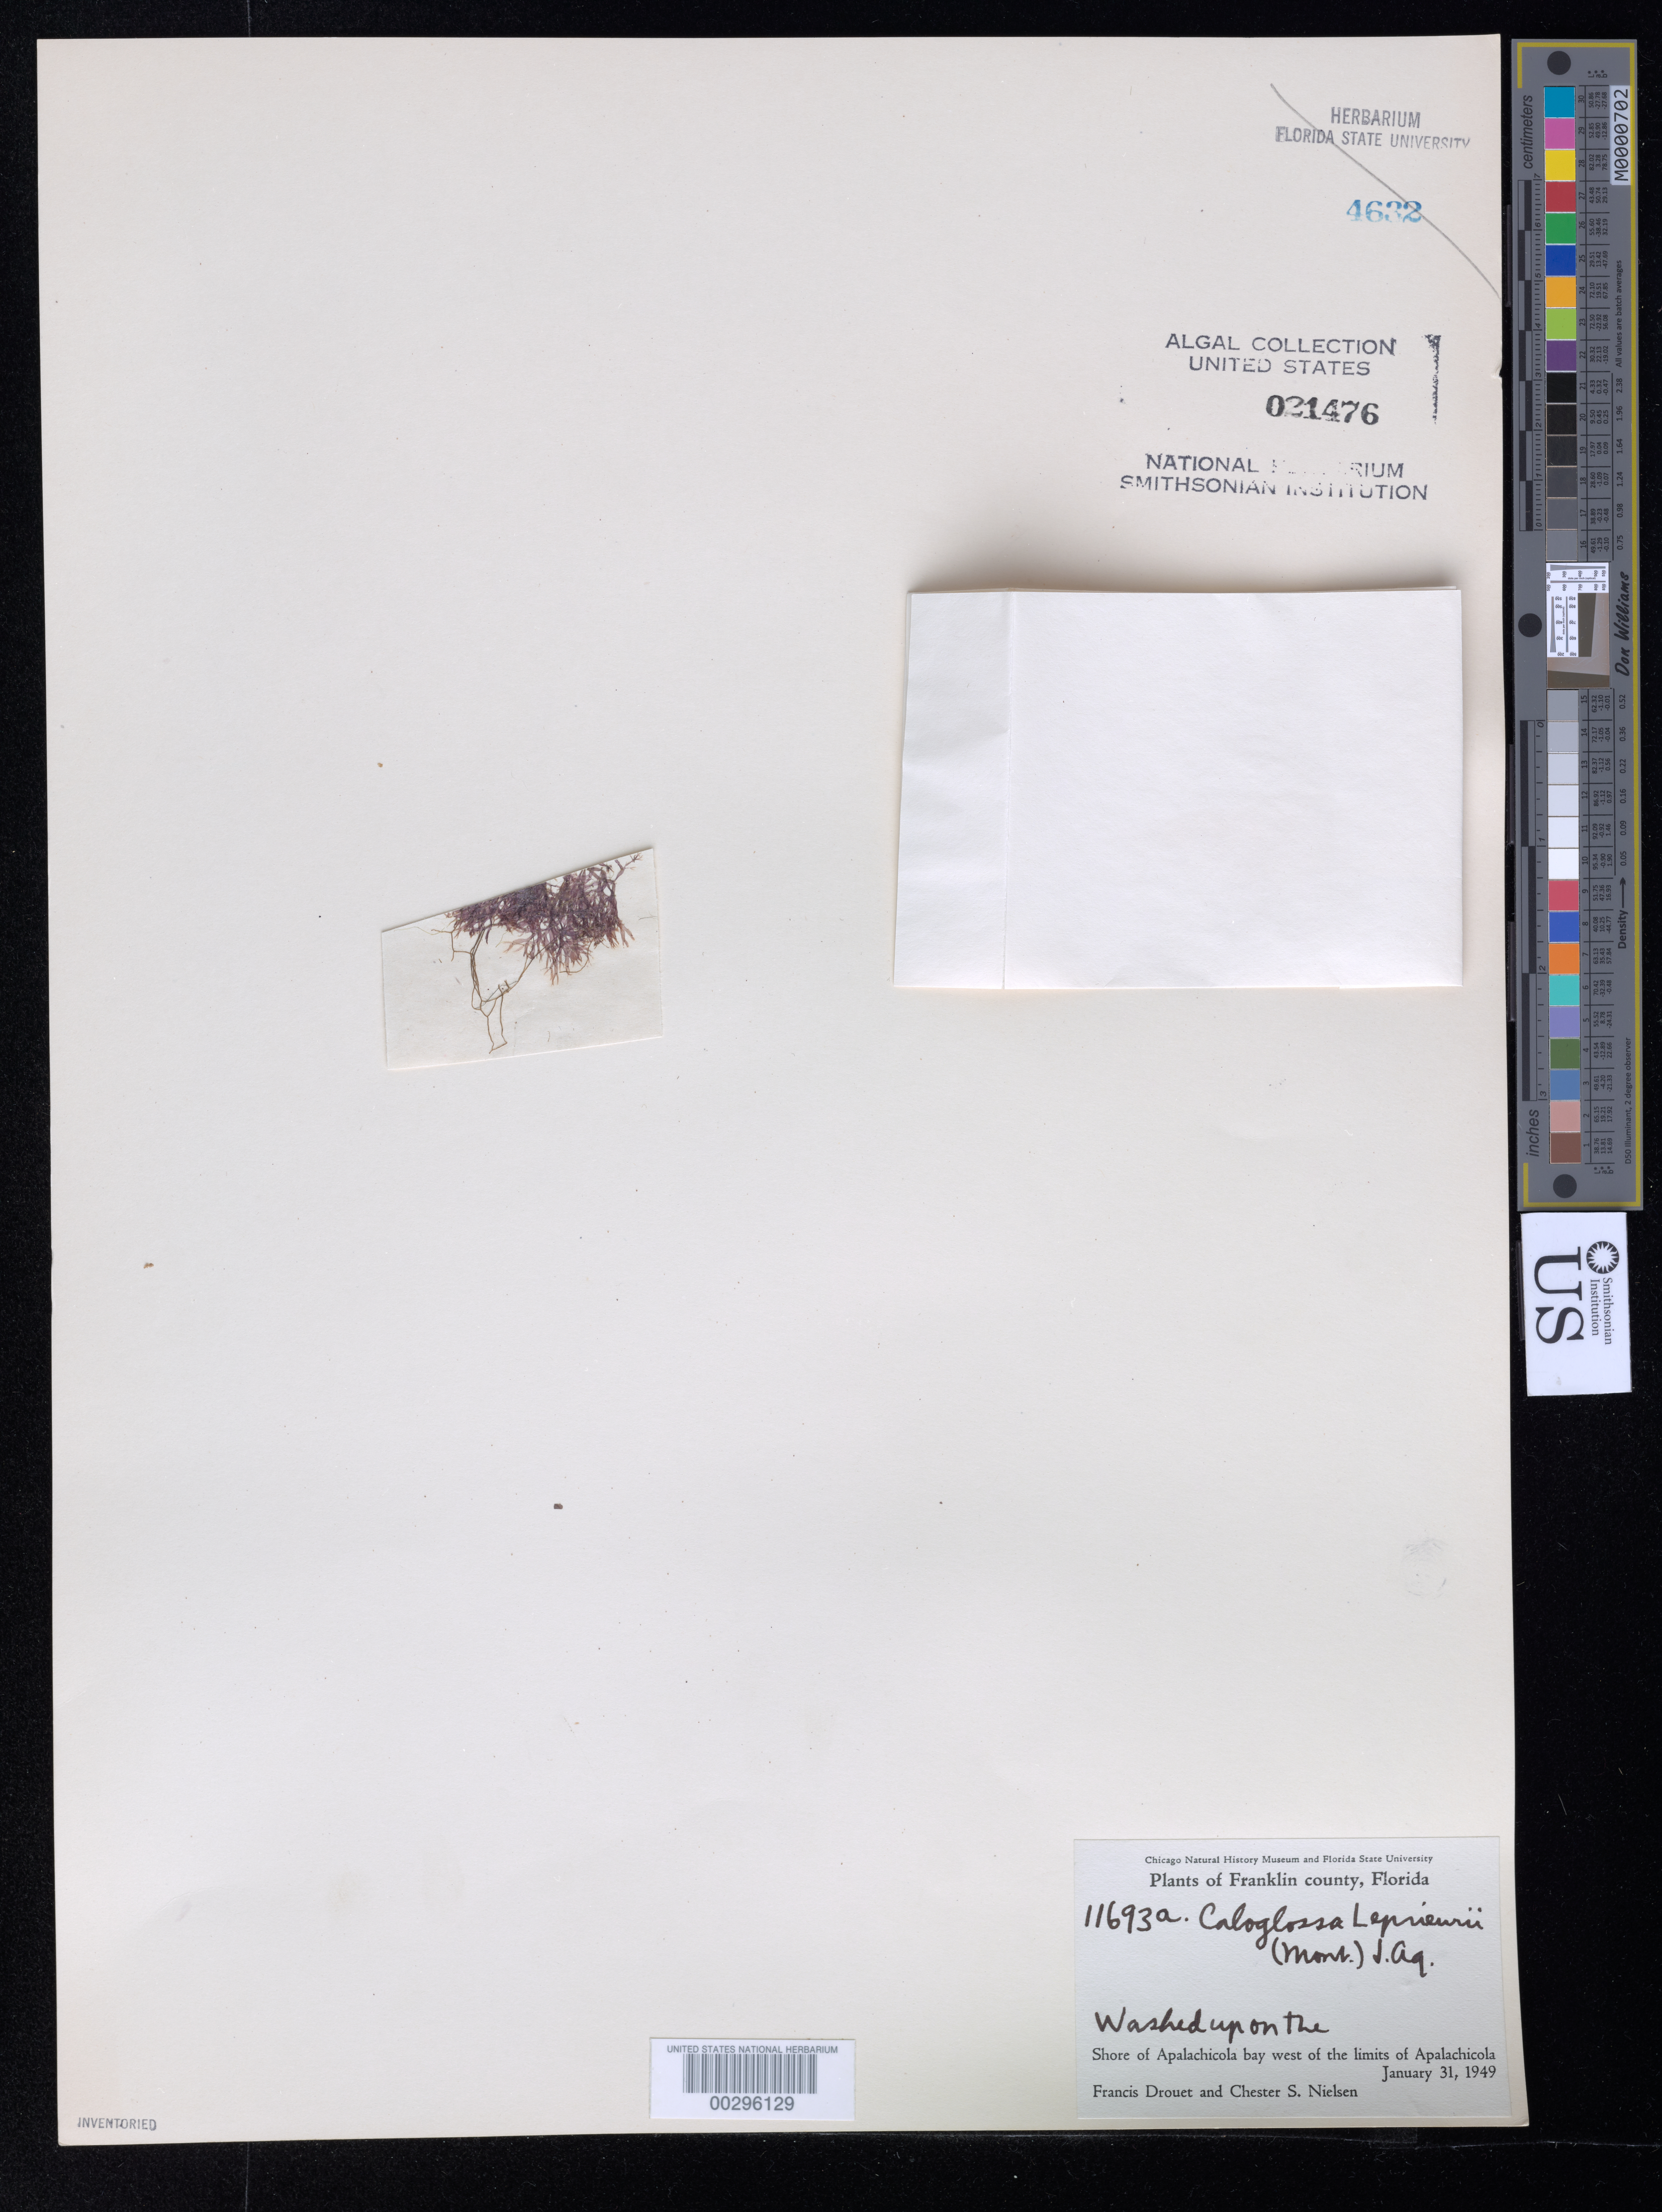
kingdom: Plantae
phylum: Rhodophyta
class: Florideophyceae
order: Ceramiales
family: Delesseriaceae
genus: Caloglossa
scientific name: Caloglossa leprieurii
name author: (Mont.) G. Martens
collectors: F. E. Drouet & C. S. Nielsen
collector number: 11693a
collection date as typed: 31 Jan 1949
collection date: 1949-01-31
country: United States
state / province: Florida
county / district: Franklin County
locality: Apalachicola Bay, west of Apalachicola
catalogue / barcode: US 21476